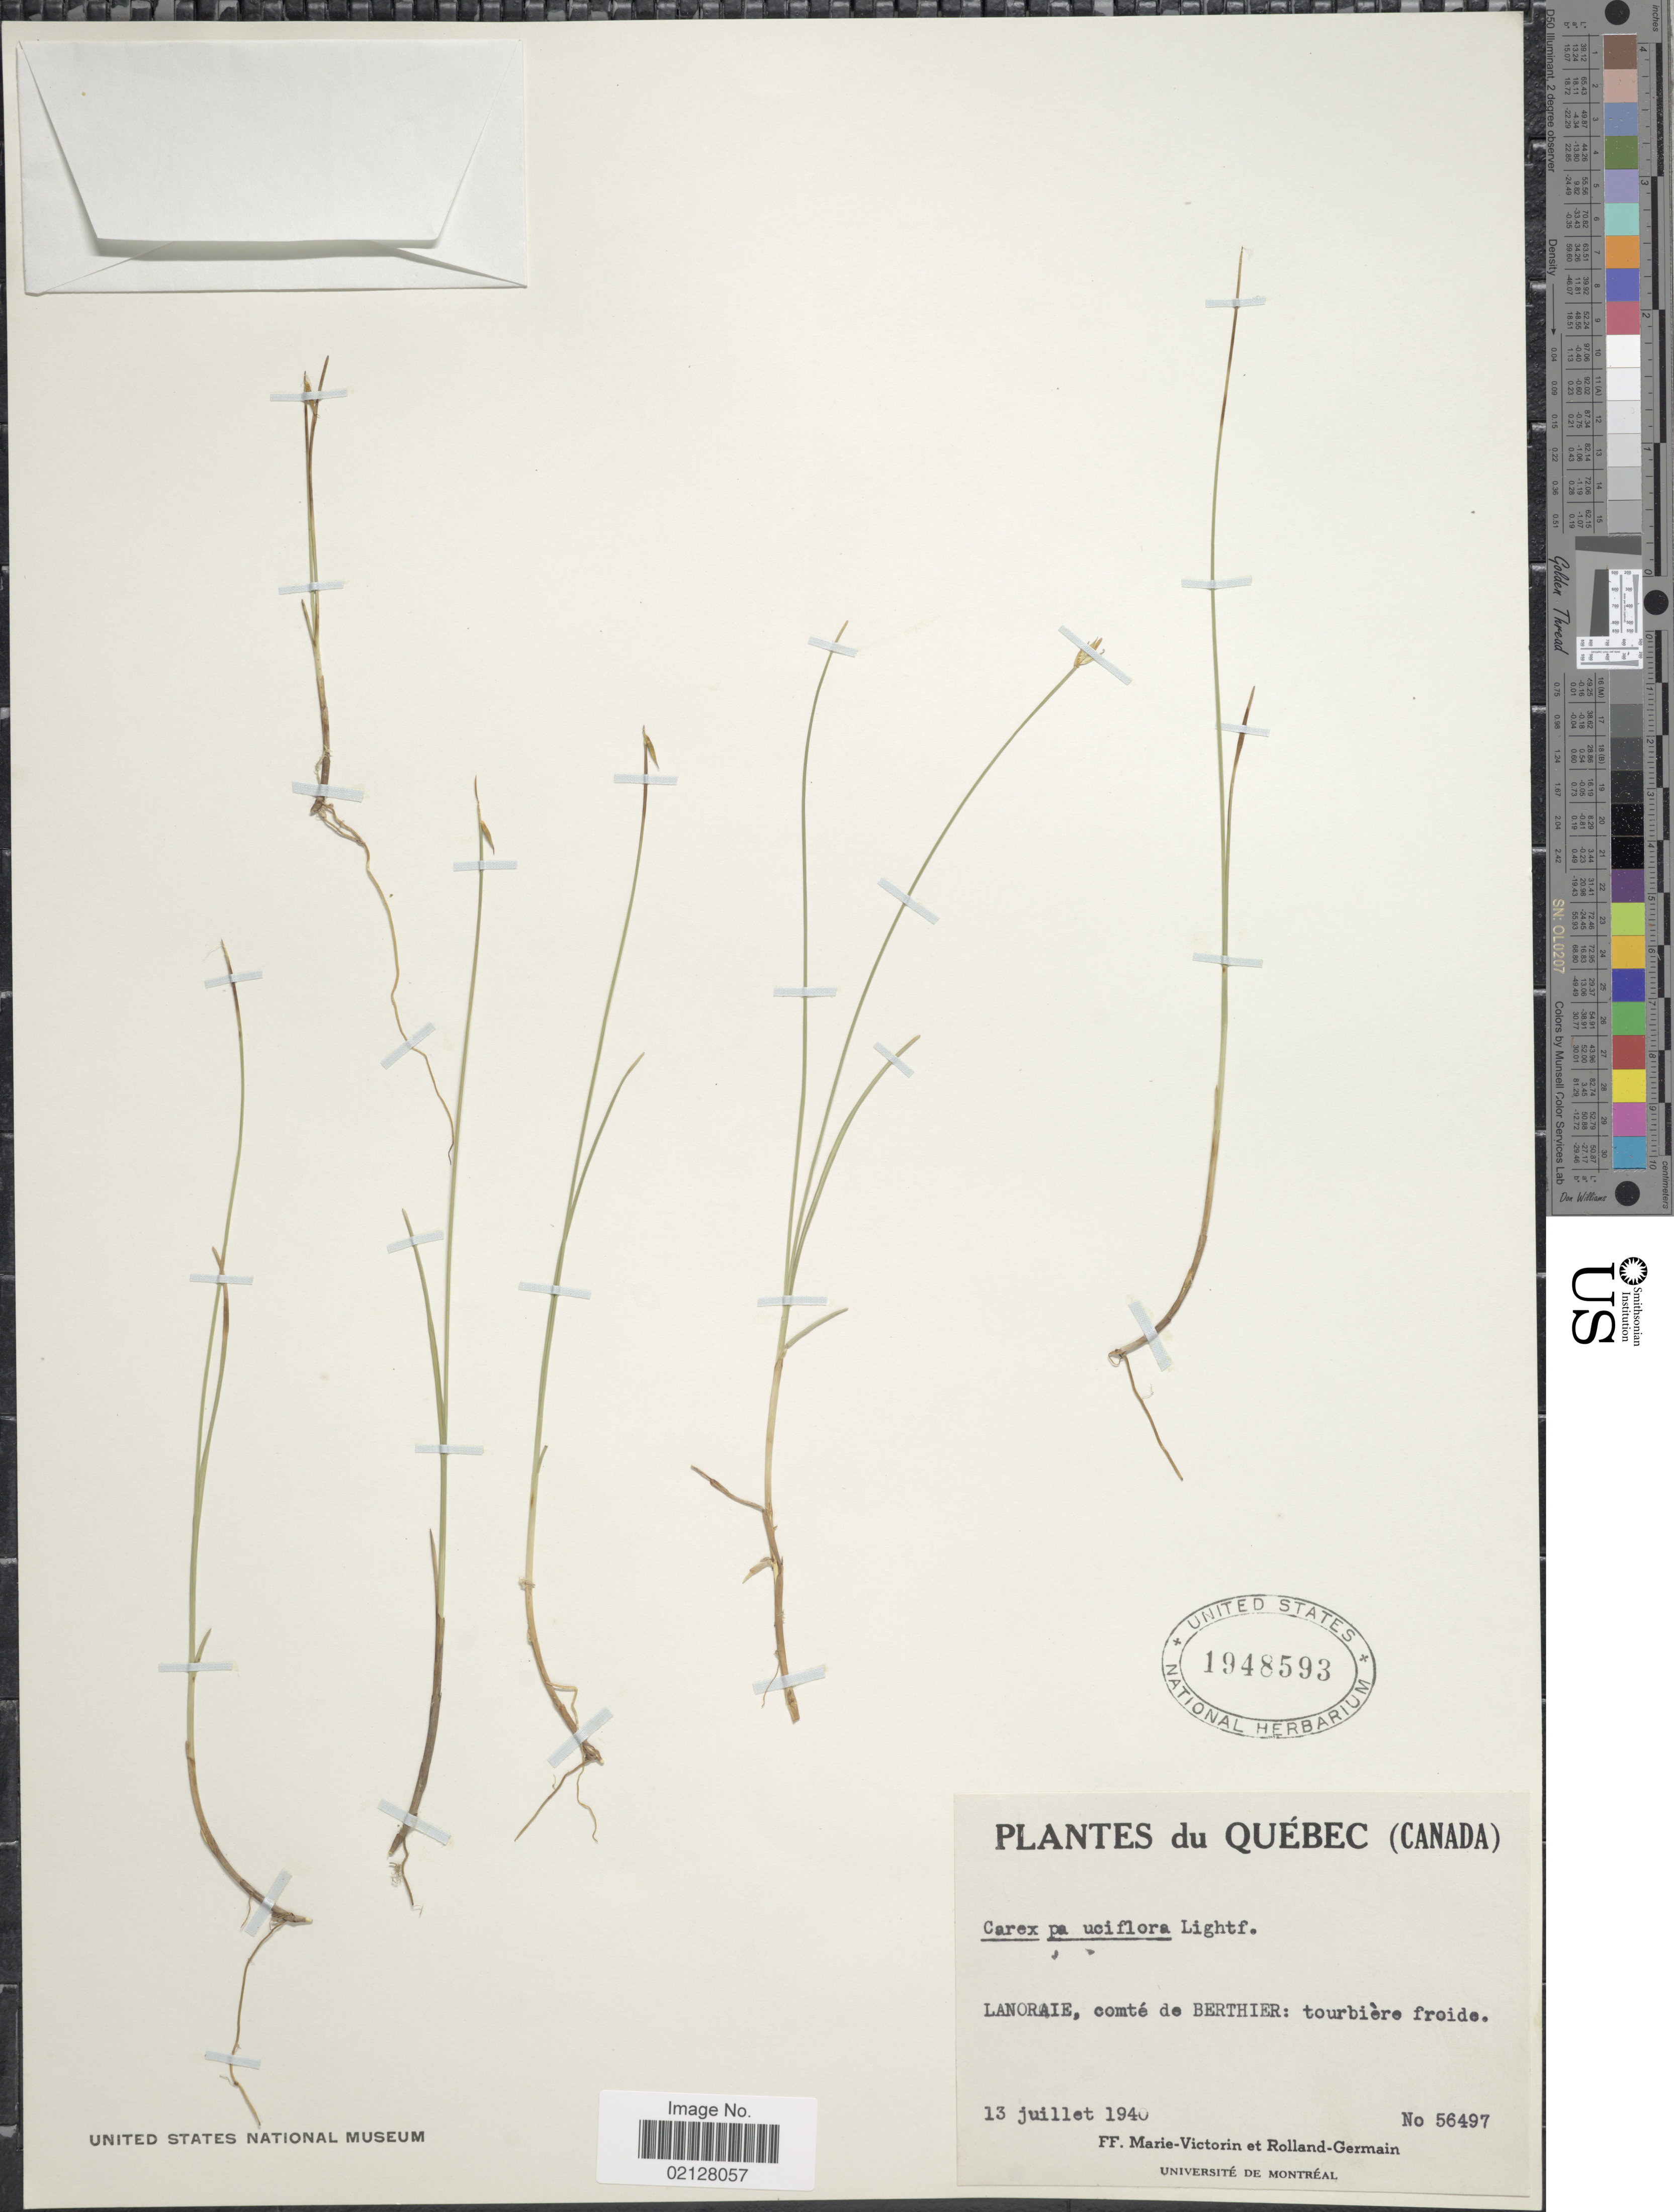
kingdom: Plantae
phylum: Tracheophyta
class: Liliopsida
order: Poales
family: Cyperaceae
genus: Carex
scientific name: Carex pauciflora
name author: Lightf.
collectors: F. Marie-Victorin & Rolland-Germain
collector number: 56497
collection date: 1940-07-13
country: Canada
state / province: Quebec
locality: Lanoraie, comte de Berthier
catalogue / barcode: US 1948593